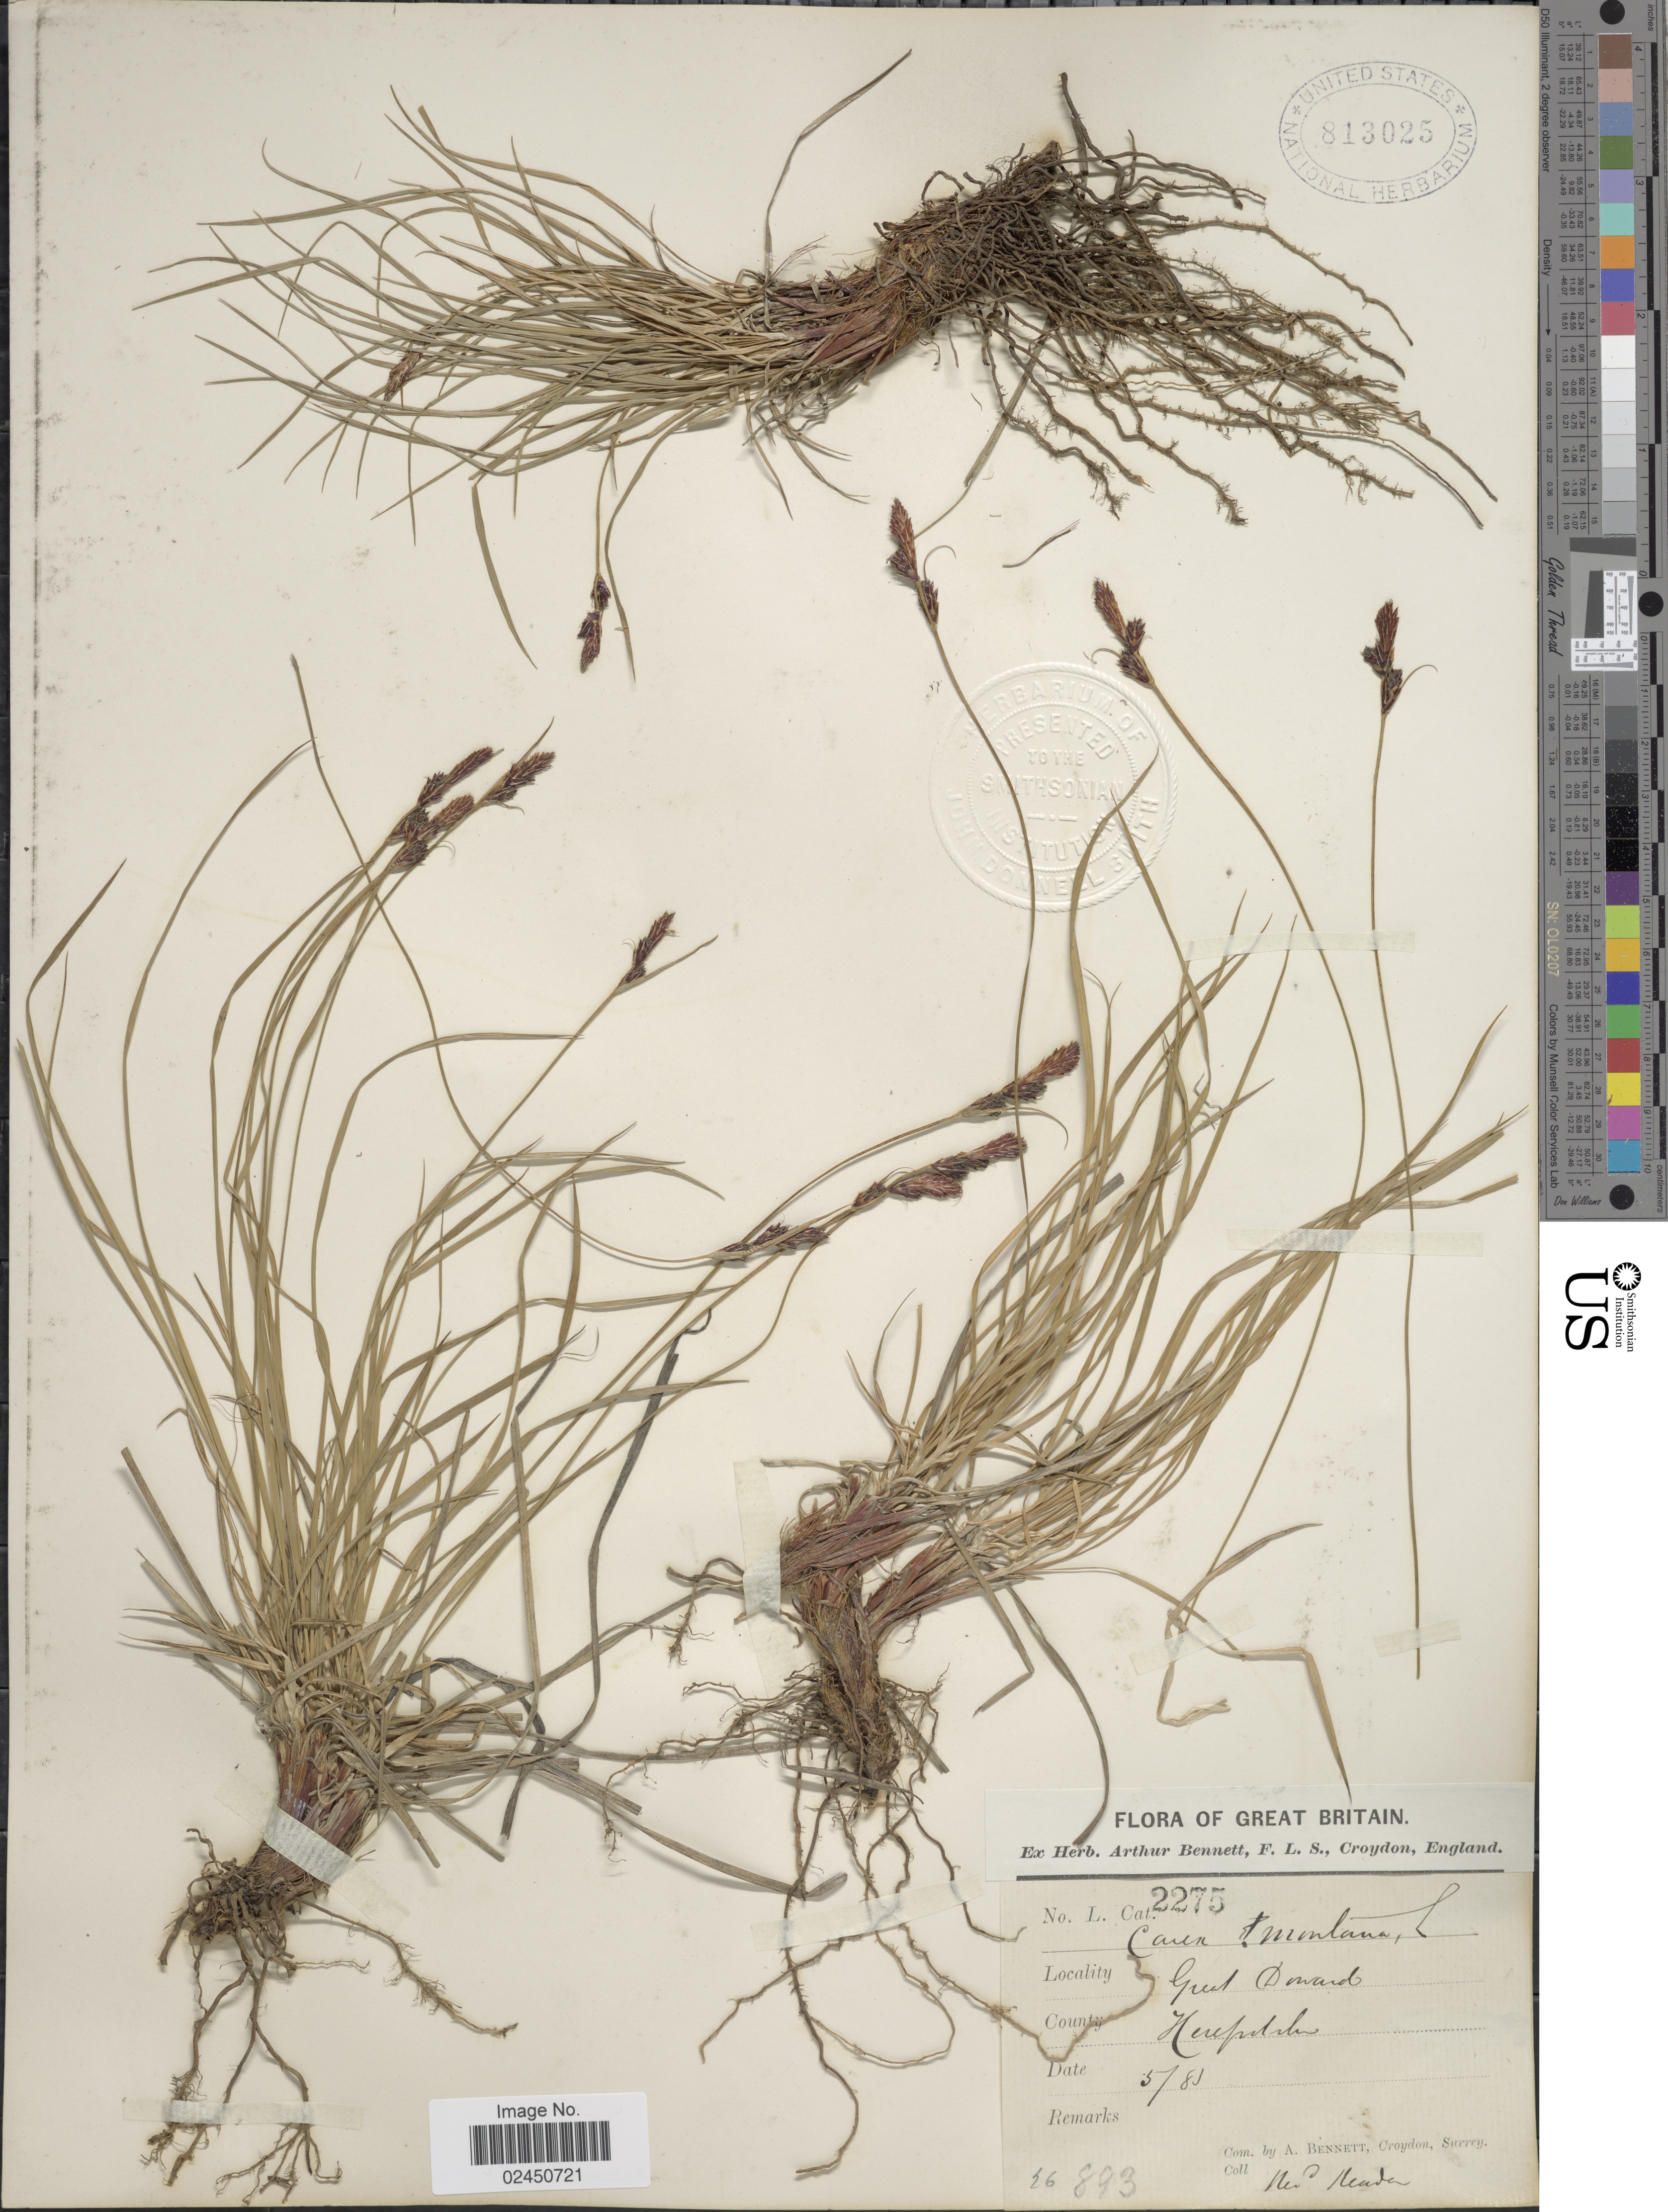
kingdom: Plantae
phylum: Tracheophyta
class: Liliopsida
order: Poales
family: Cyperaceae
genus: Carex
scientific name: Carex montana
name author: L.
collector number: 2275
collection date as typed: Transcribed d/m/y: /5/83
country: United Kingdom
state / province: England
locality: Great Doward, County Herefordshire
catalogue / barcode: US 813025